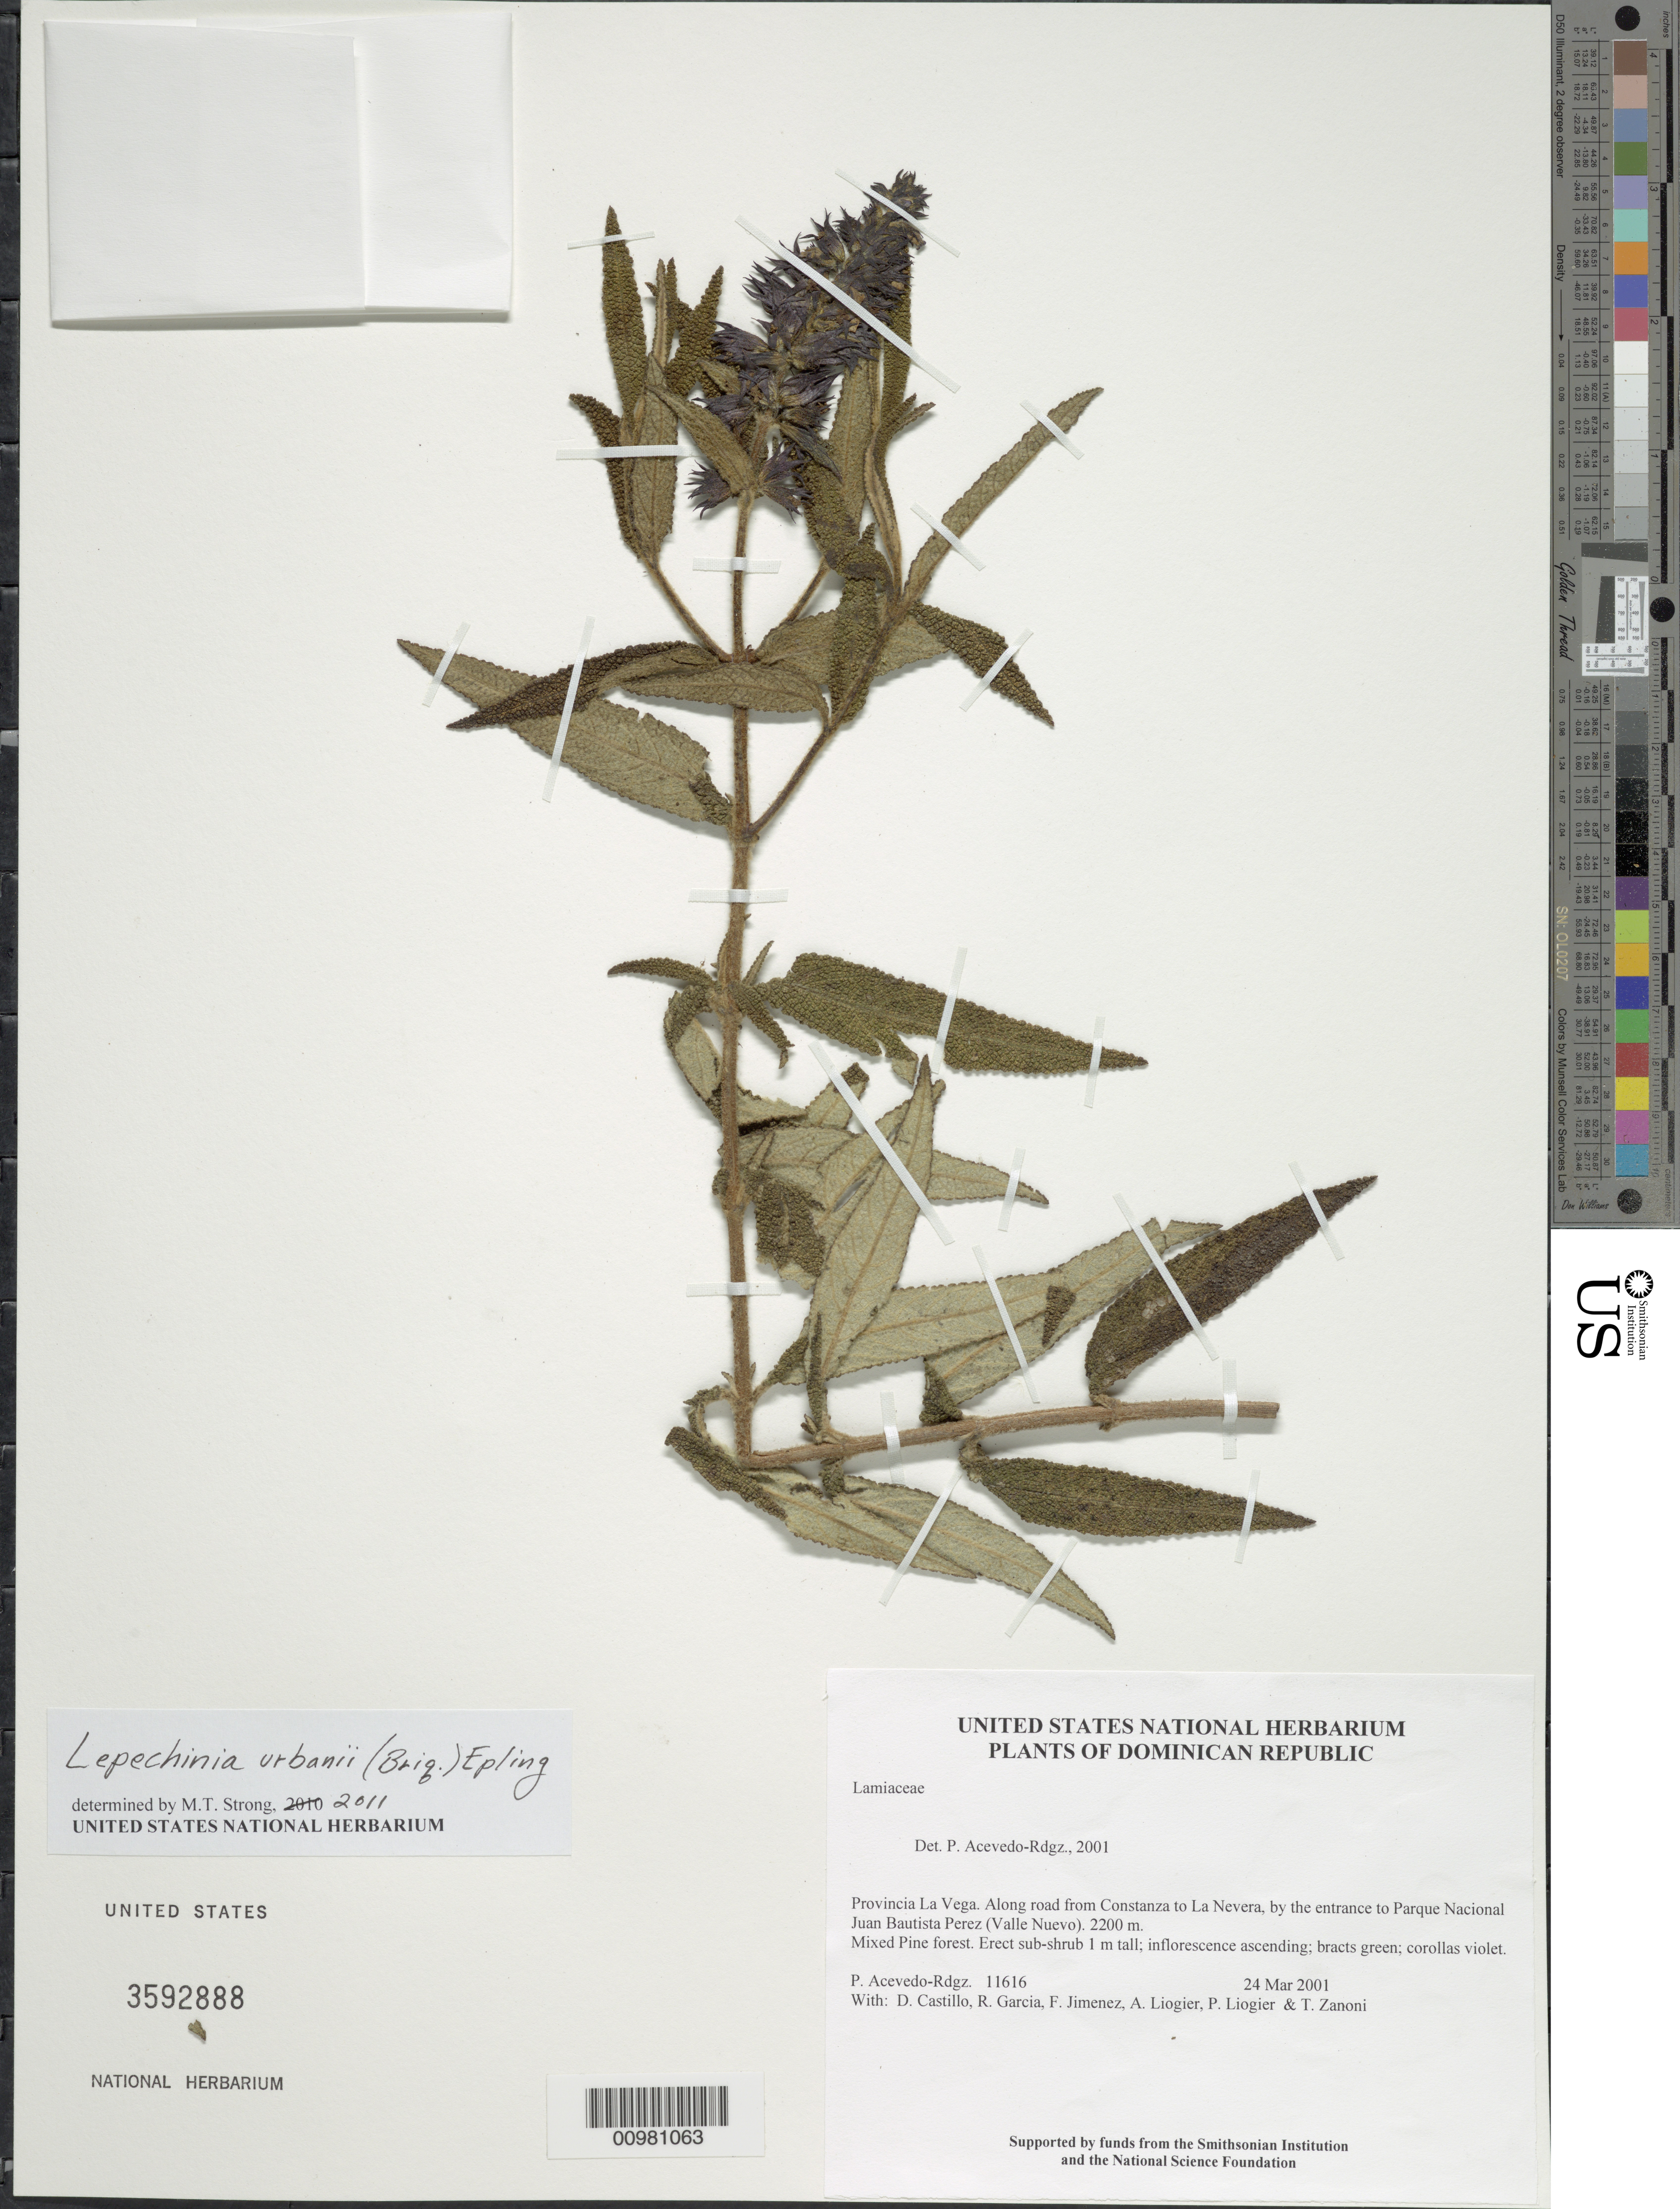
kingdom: Plantae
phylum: Tracheophyta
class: Magnoliopsida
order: Lamiales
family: Lamiaceae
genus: Lepechinia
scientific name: Lepechinia urbanii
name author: (Briq.) Epling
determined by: Strong, M. T., (US), Smithsonian Institution - National Museum of Natural History (UNITED STATES)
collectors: P. Acevedo-Rodr., D. Castillo, R. G. García, F. Jimenez, A. H. Liogier, M. P. Liogier & T. A. Zanoni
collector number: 11616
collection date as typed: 24 Mar 2001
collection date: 2001-03-24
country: Dominican Republic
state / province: La Vega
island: Hispaniola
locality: Provincia La Vega. Along road from Constanza to La Nevera, by the entrance to Parque Nacional Juan Bautista Perez (Valle Nuevo).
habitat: Mixed Pine forest.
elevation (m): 2200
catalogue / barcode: US 3592888